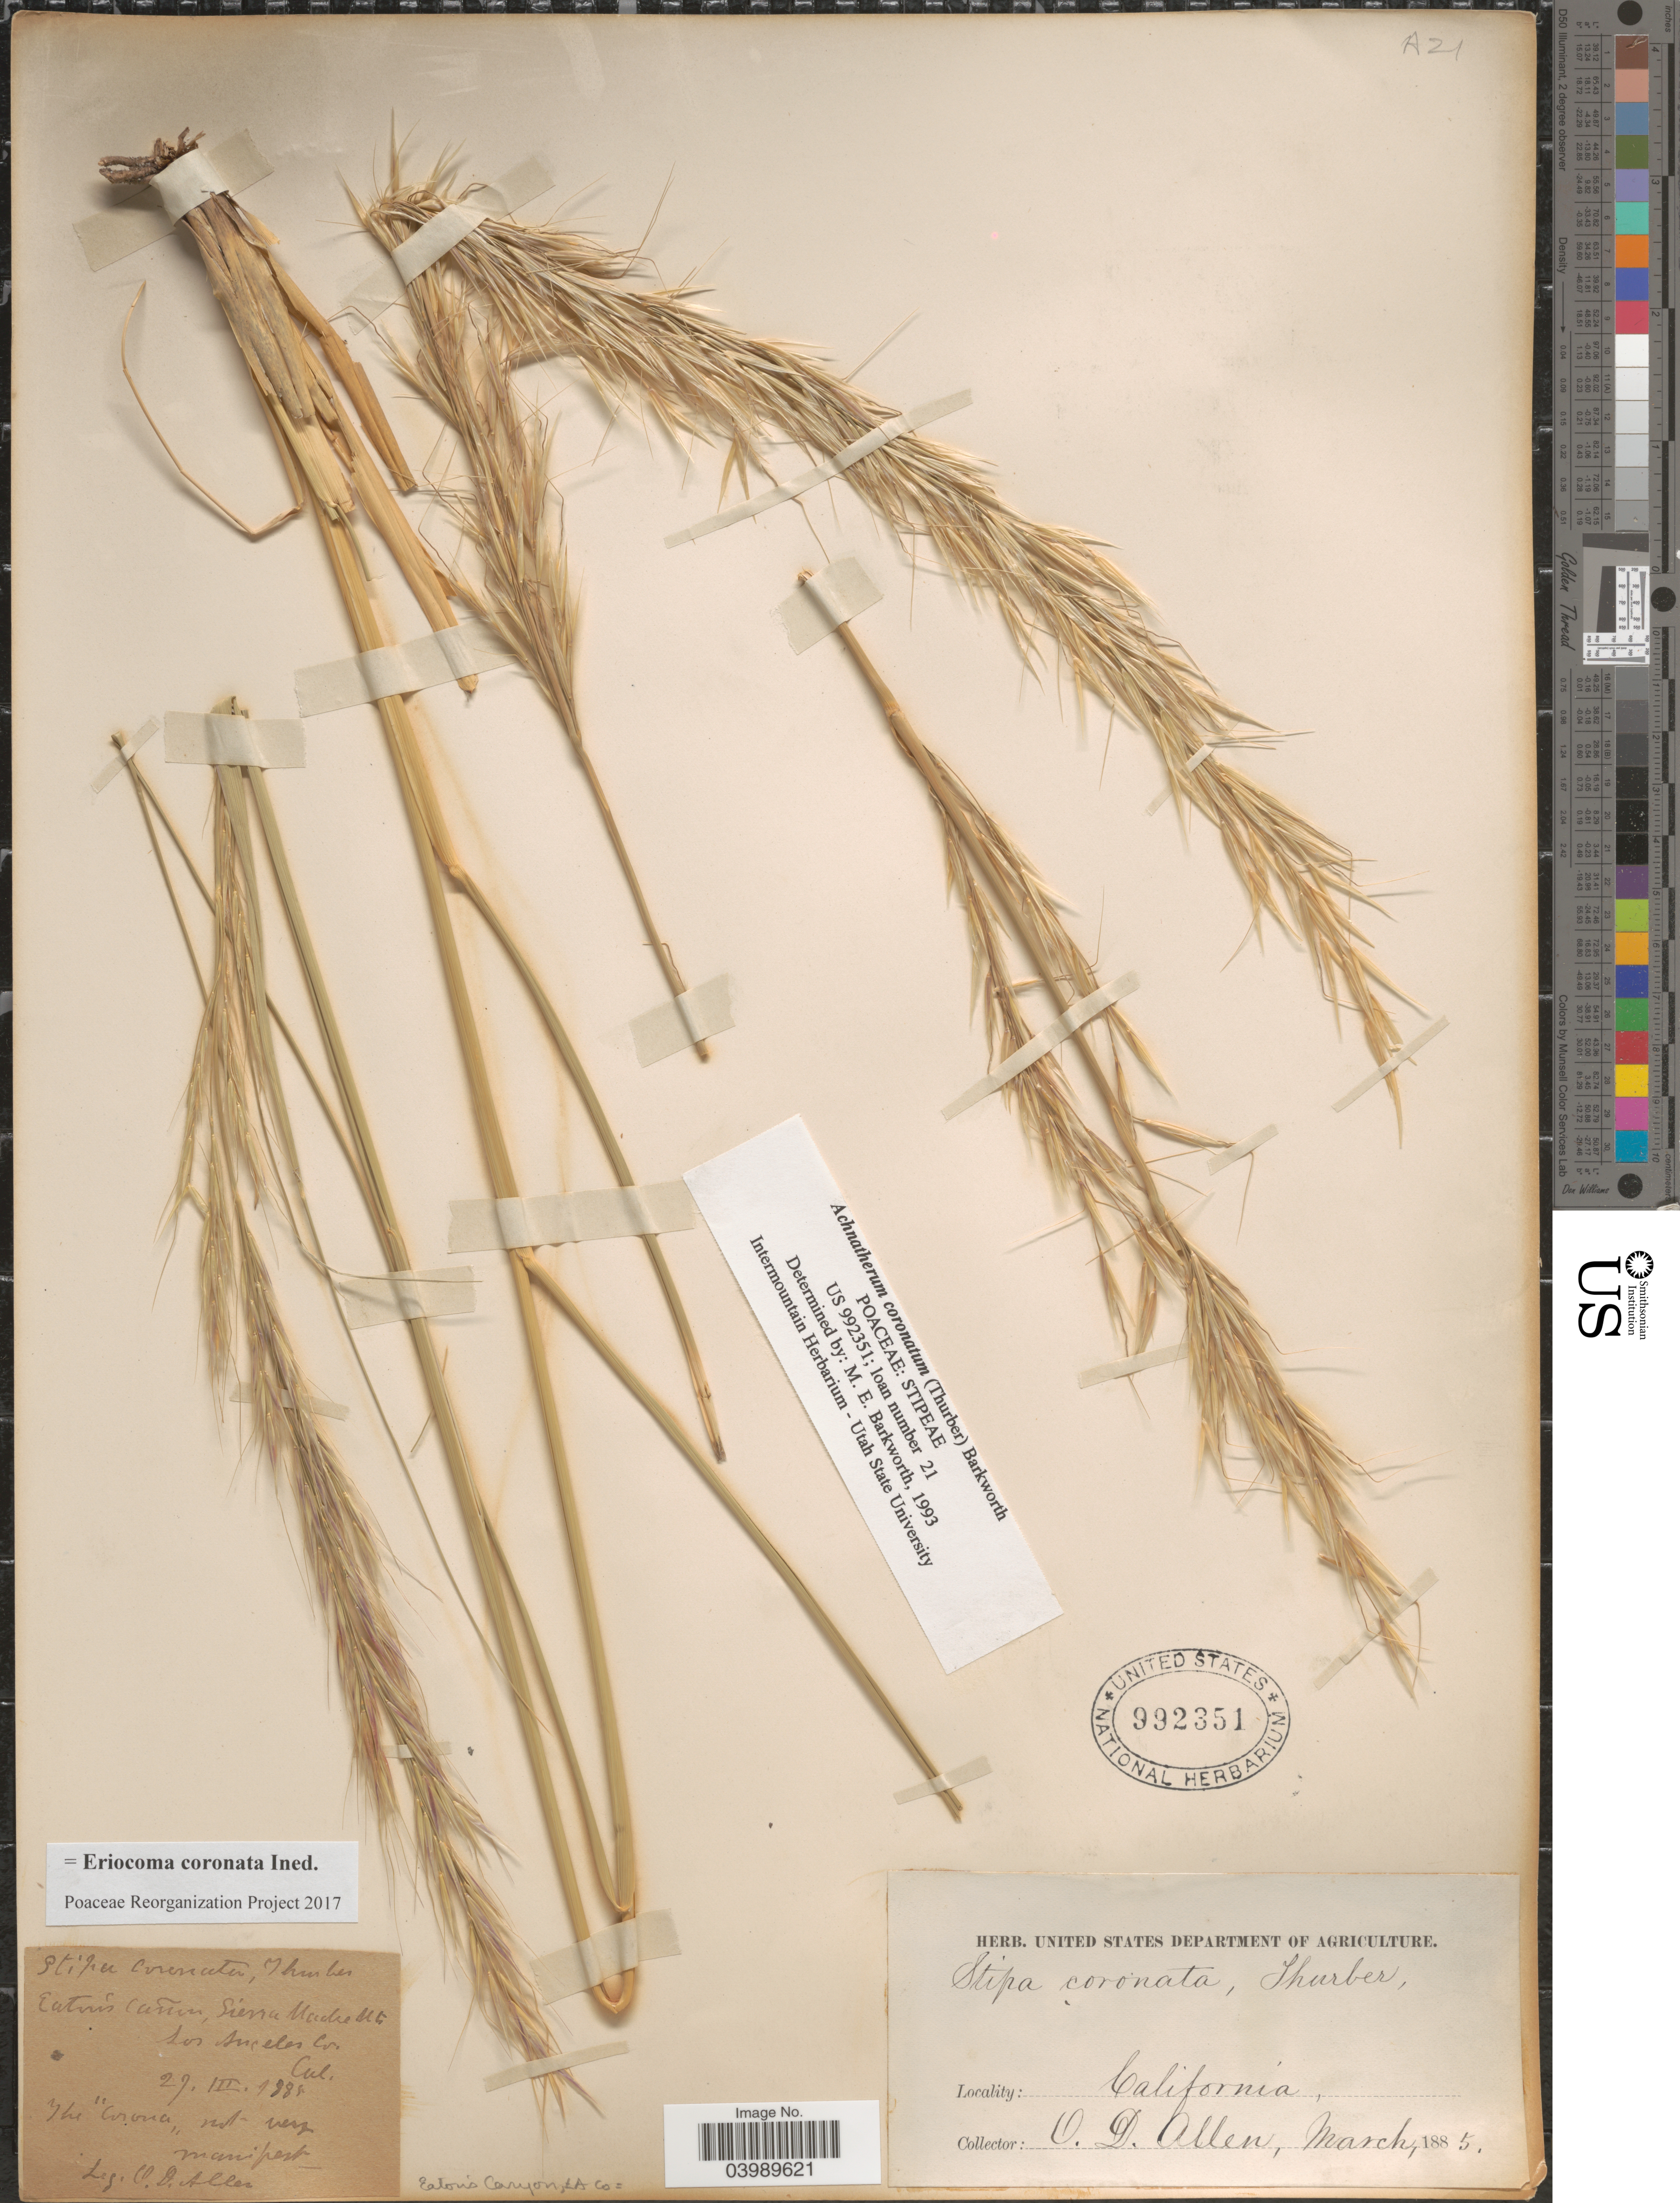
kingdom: Plantae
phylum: Tracheophyta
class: Liliopsida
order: Poales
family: Poaceae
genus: Eriocoma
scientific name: Eriocoma coronata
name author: (Thurb.) Romasch.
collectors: O. D. Allen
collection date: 1885-03-29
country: United States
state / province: California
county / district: Los Angeles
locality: Eaton's Cañon, Sierra Madre Mts. Los Angeles Co.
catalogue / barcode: US 992351